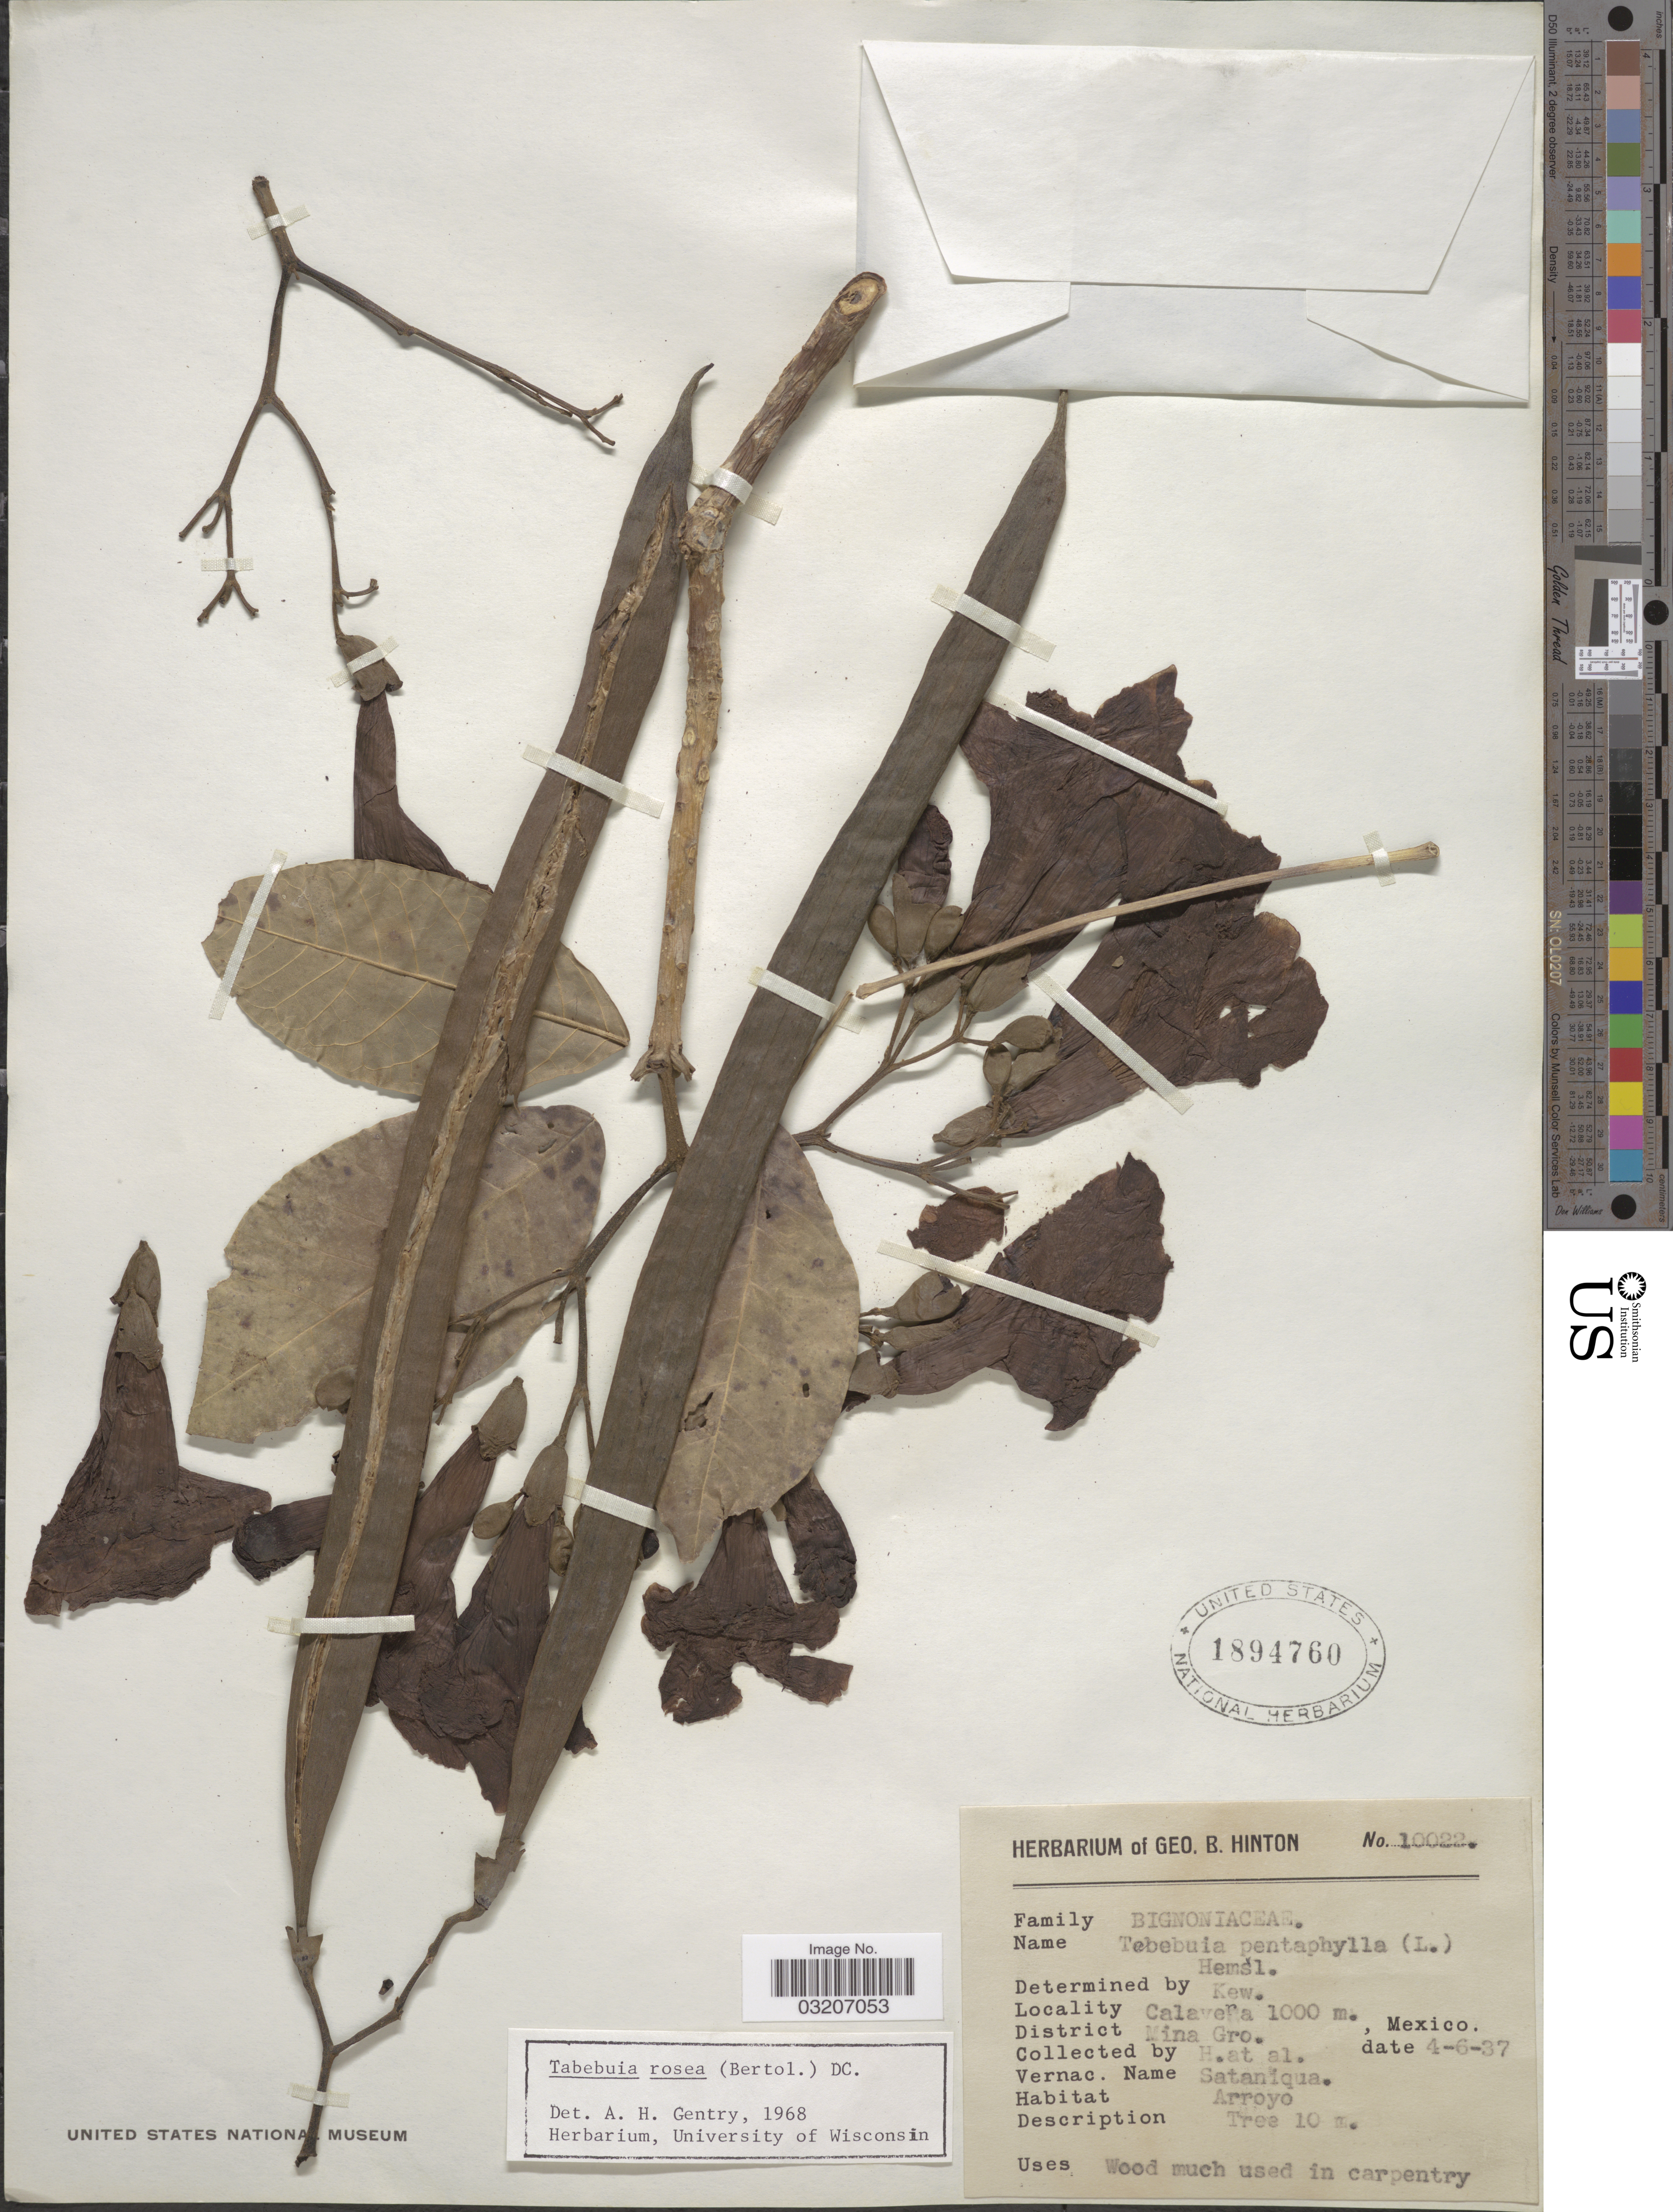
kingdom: Plantae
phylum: Tracheophyta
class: Magnoliopsida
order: Lamiales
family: Bignoniaceae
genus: Tabebuia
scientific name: Tabebuia rosea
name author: (Bertol.) DC.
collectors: G. B. Hinton & et al.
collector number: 10022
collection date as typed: Transcribed d/m/y: 4/6/37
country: Mexico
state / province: Guerrero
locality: Calavera. District Mina Gro.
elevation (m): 1000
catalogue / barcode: US 1894760